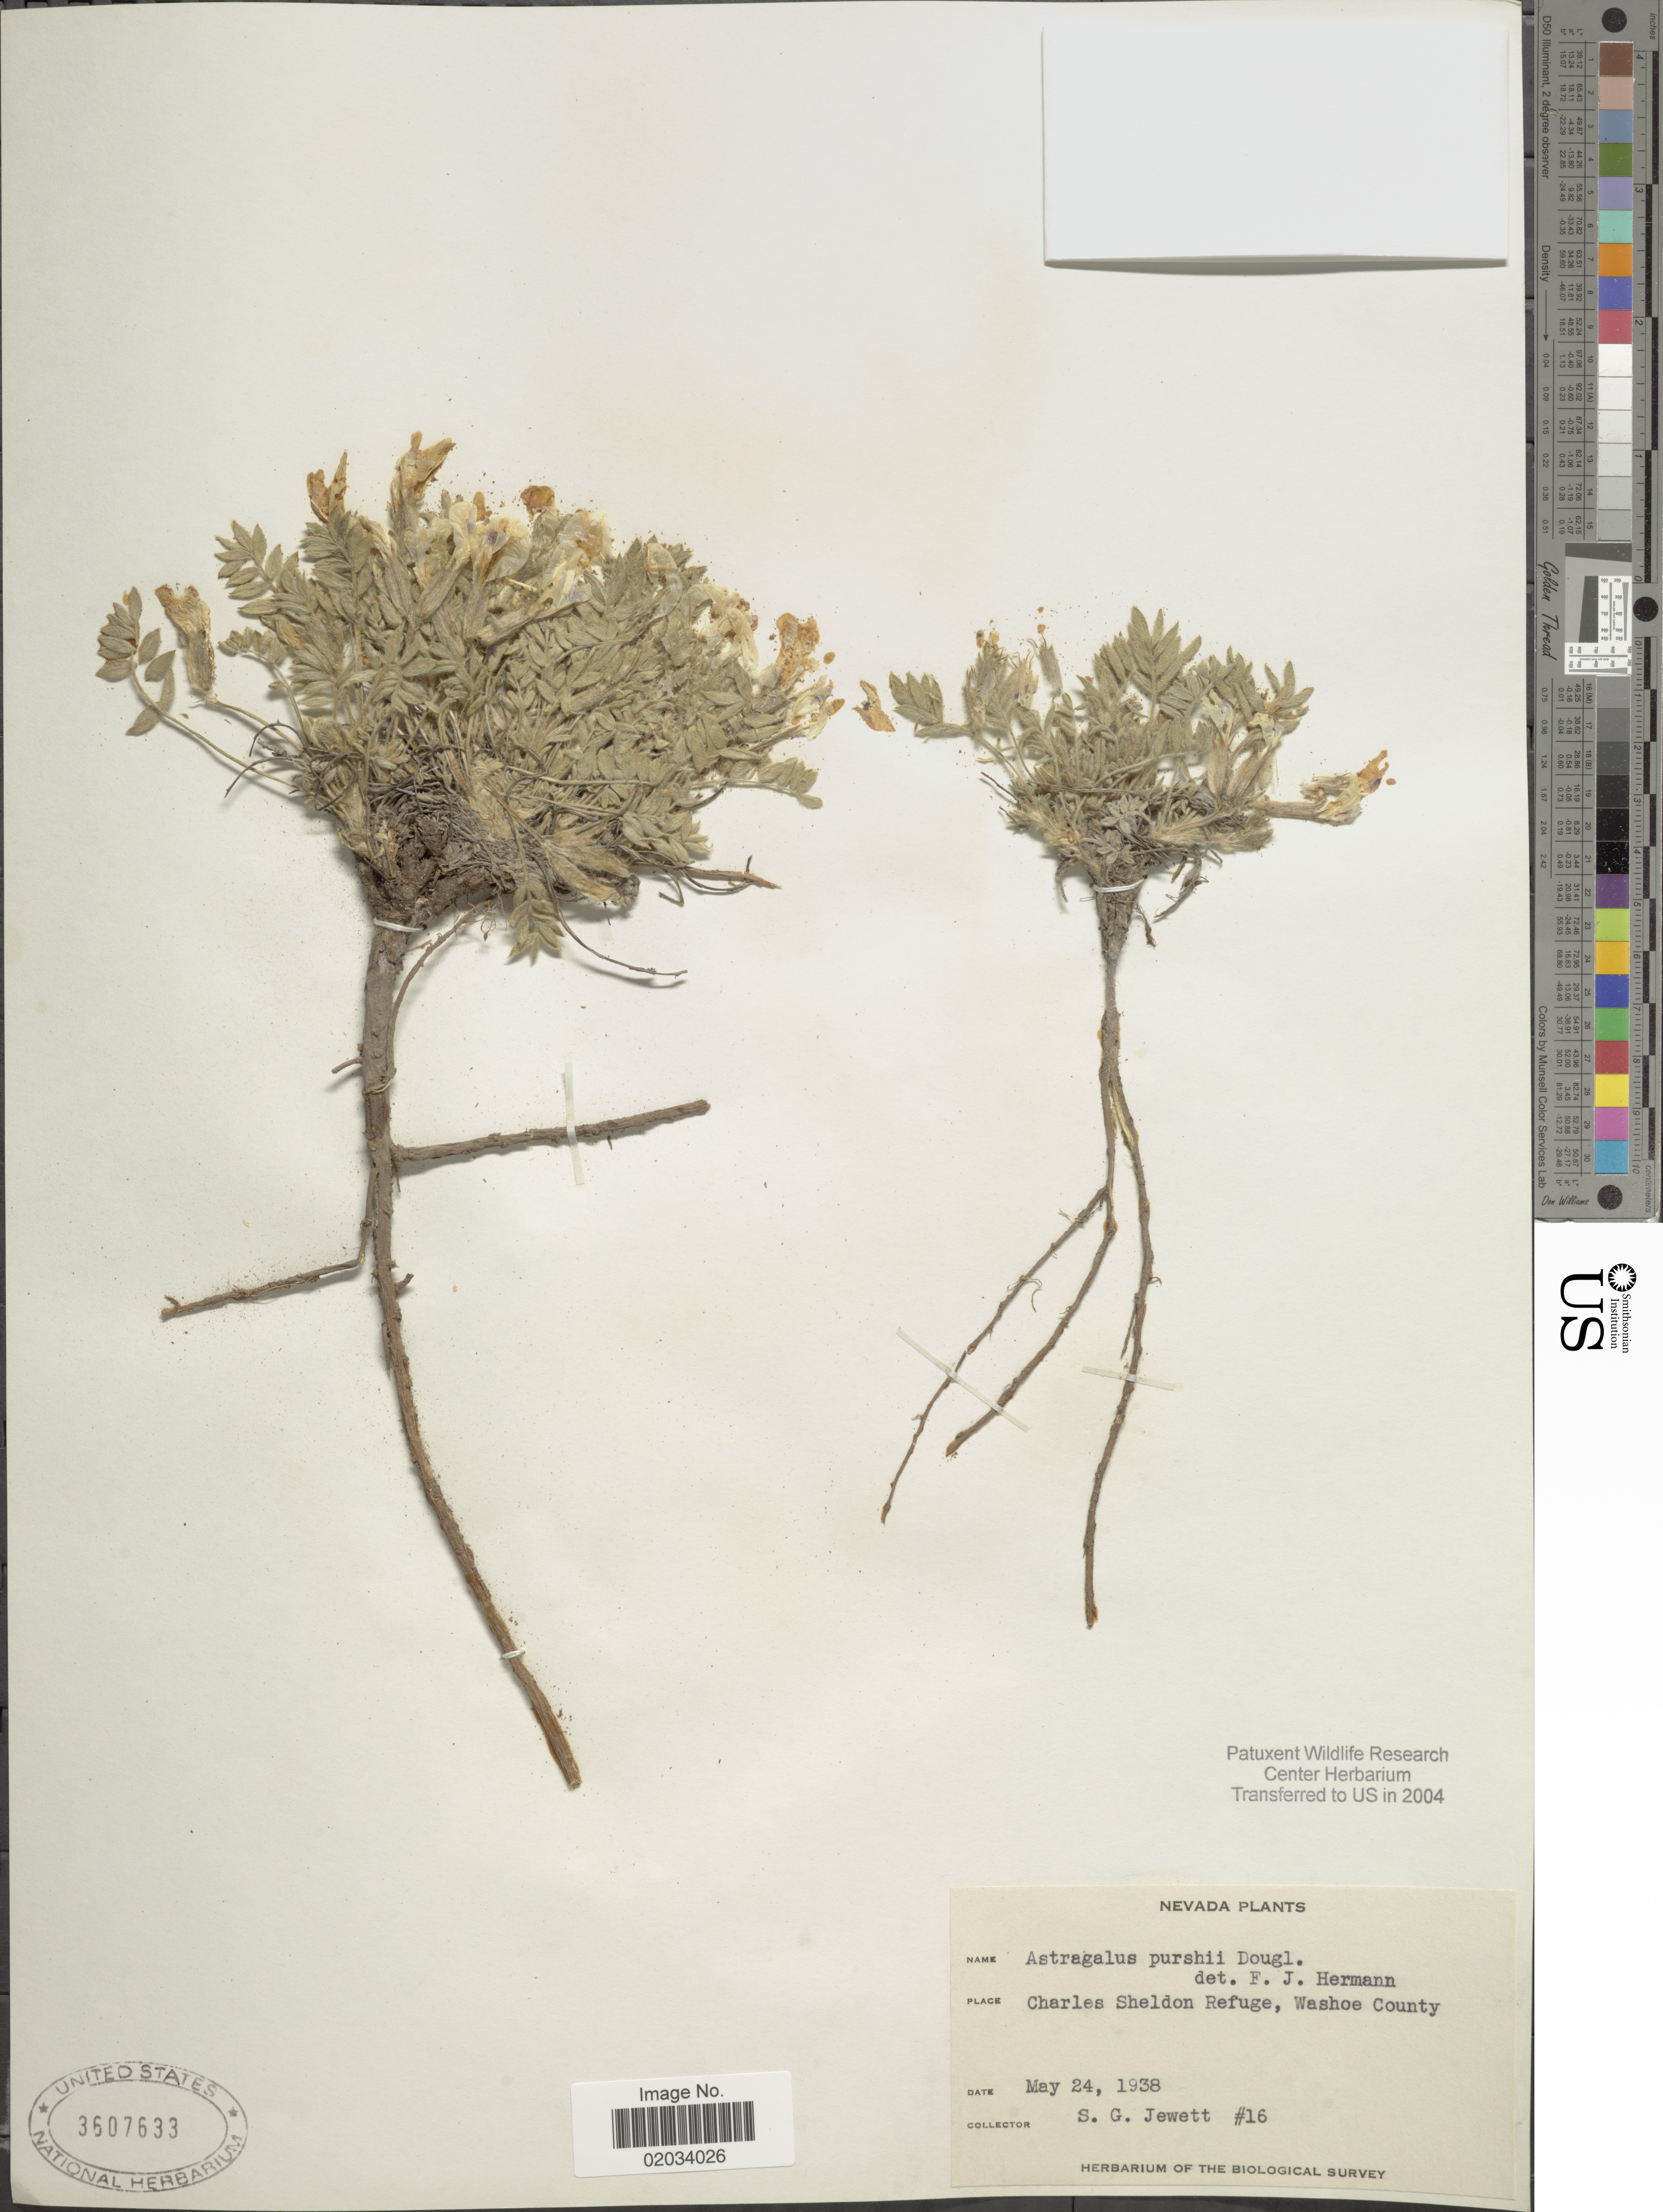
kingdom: Plantae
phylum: Tracheophyta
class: Magnoliopsida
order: Fabales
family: Fabaceae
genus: Astragalus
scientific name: Astragalus purshii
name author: Douglas ex Hook.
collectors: S. Jewett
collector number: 16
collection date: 1938-05-24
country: United States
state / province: Nevada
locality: Charles Sheldon Refuge, Washoe County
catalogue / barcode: US 3607633